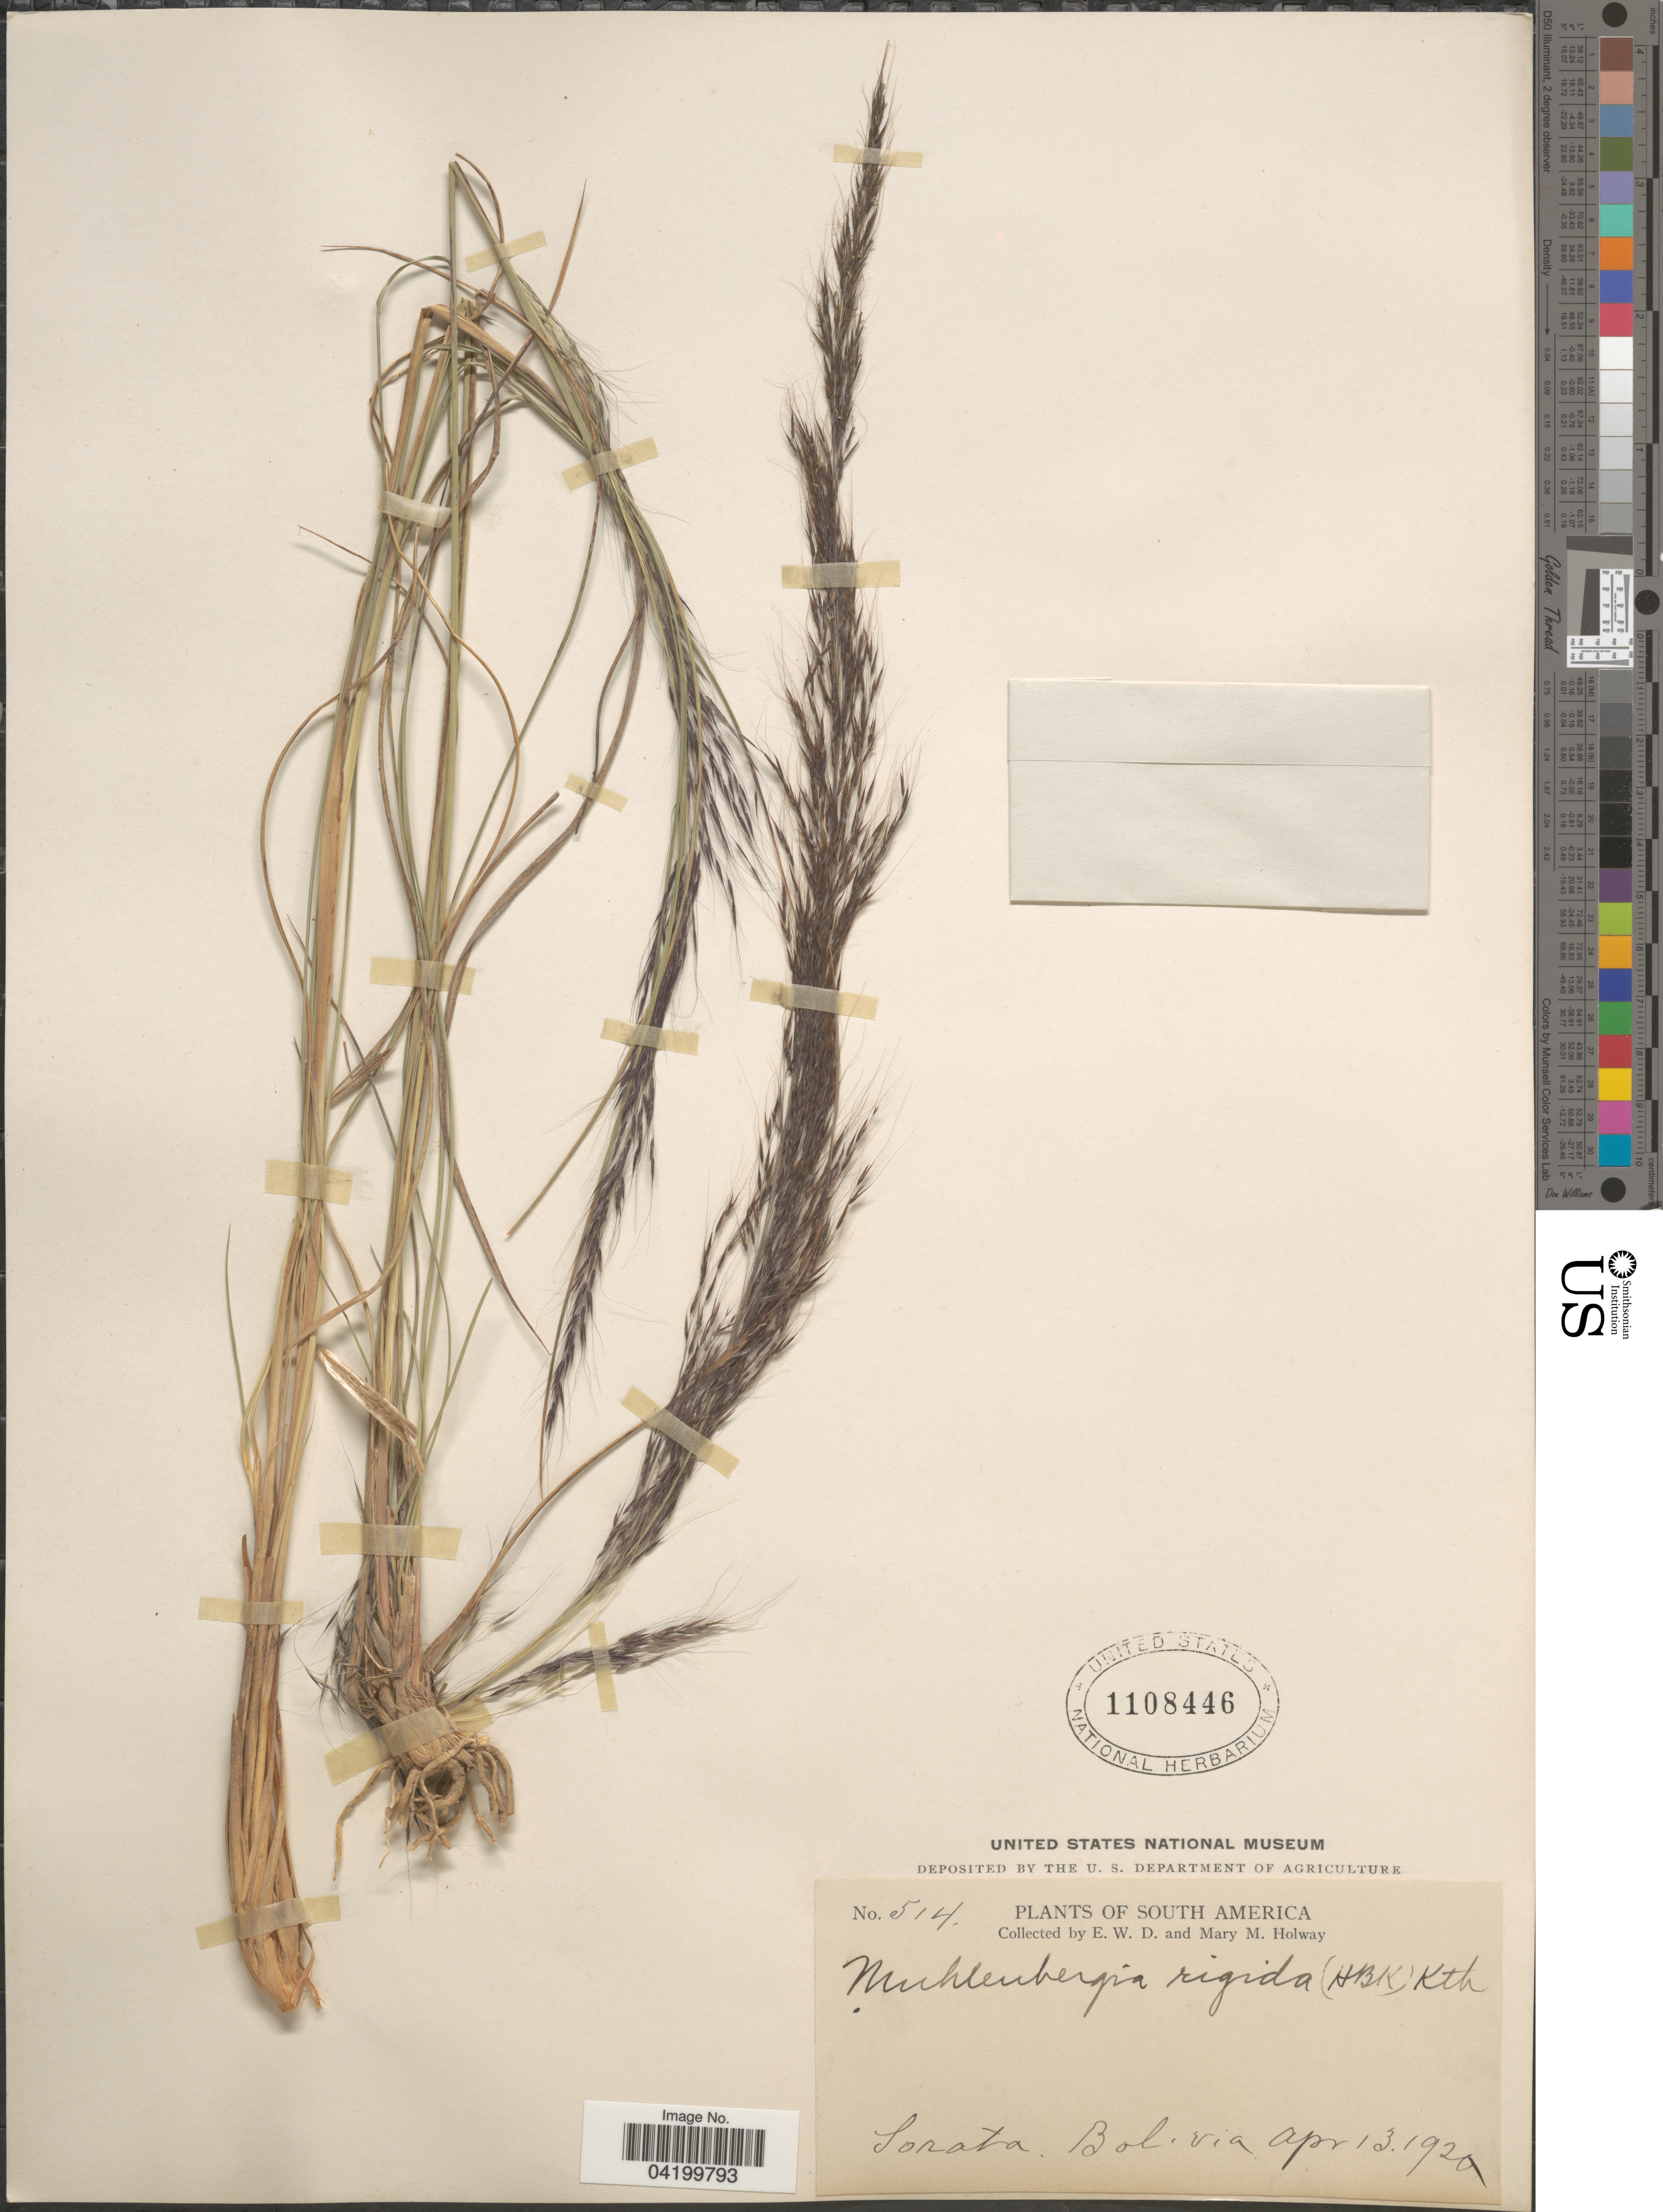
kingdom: Plantae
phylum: Tracheophyta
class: Liliopsida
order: Poales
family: Poaceae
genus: Muhlenbergia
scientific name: Muhlenbergia rigida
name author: (Kunth) Kunth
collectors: E. W. D. Holway & M. M. Holway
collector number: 514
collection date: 1920-04-13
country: Bolivia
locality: Sorata.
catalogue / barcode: US 1108446